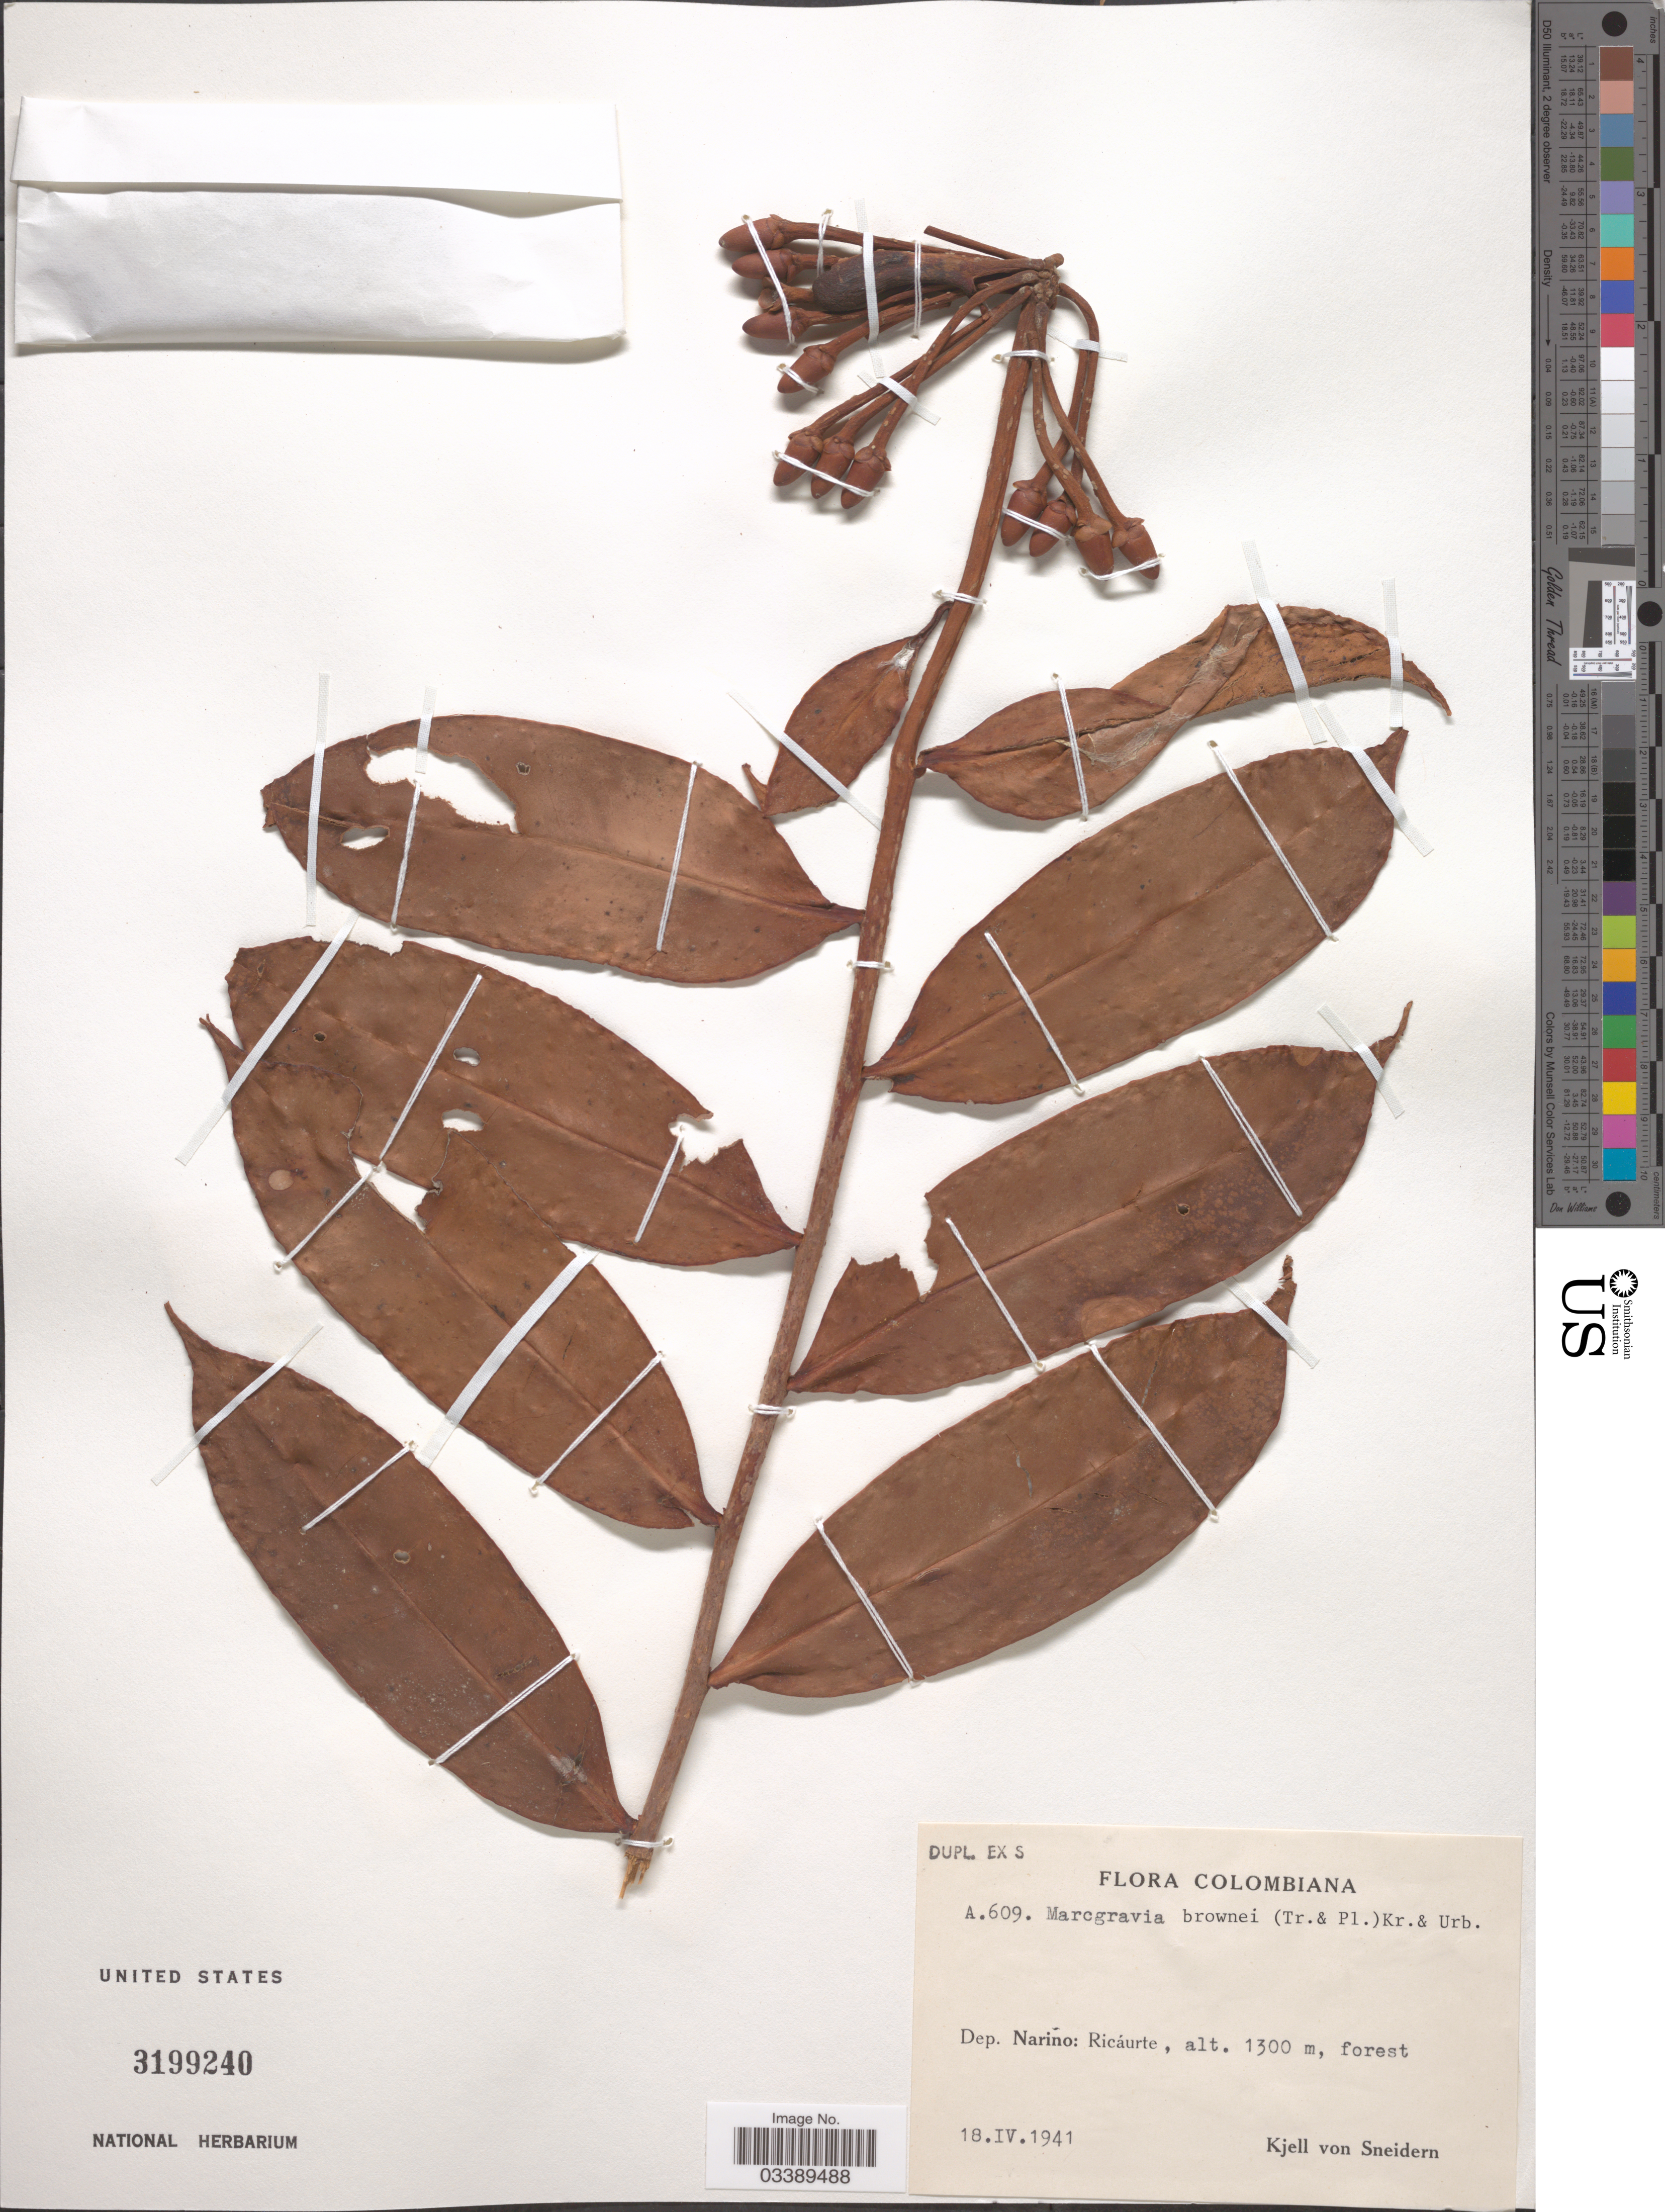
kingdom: Plantae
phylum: Tracheophyta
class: Magnoliopsida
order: Ericales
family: Marcgraviaceae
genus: Marcgravia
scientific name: Marcgravia brownei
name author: (Triana & Planch.) Krug & Urb.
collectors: K. von Sneidern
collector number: A609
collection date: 1941-04-18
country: Colombia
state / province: Nariño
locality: Dep. Nariño: Ricáurte.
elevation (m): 1300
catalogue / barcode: US 3199240